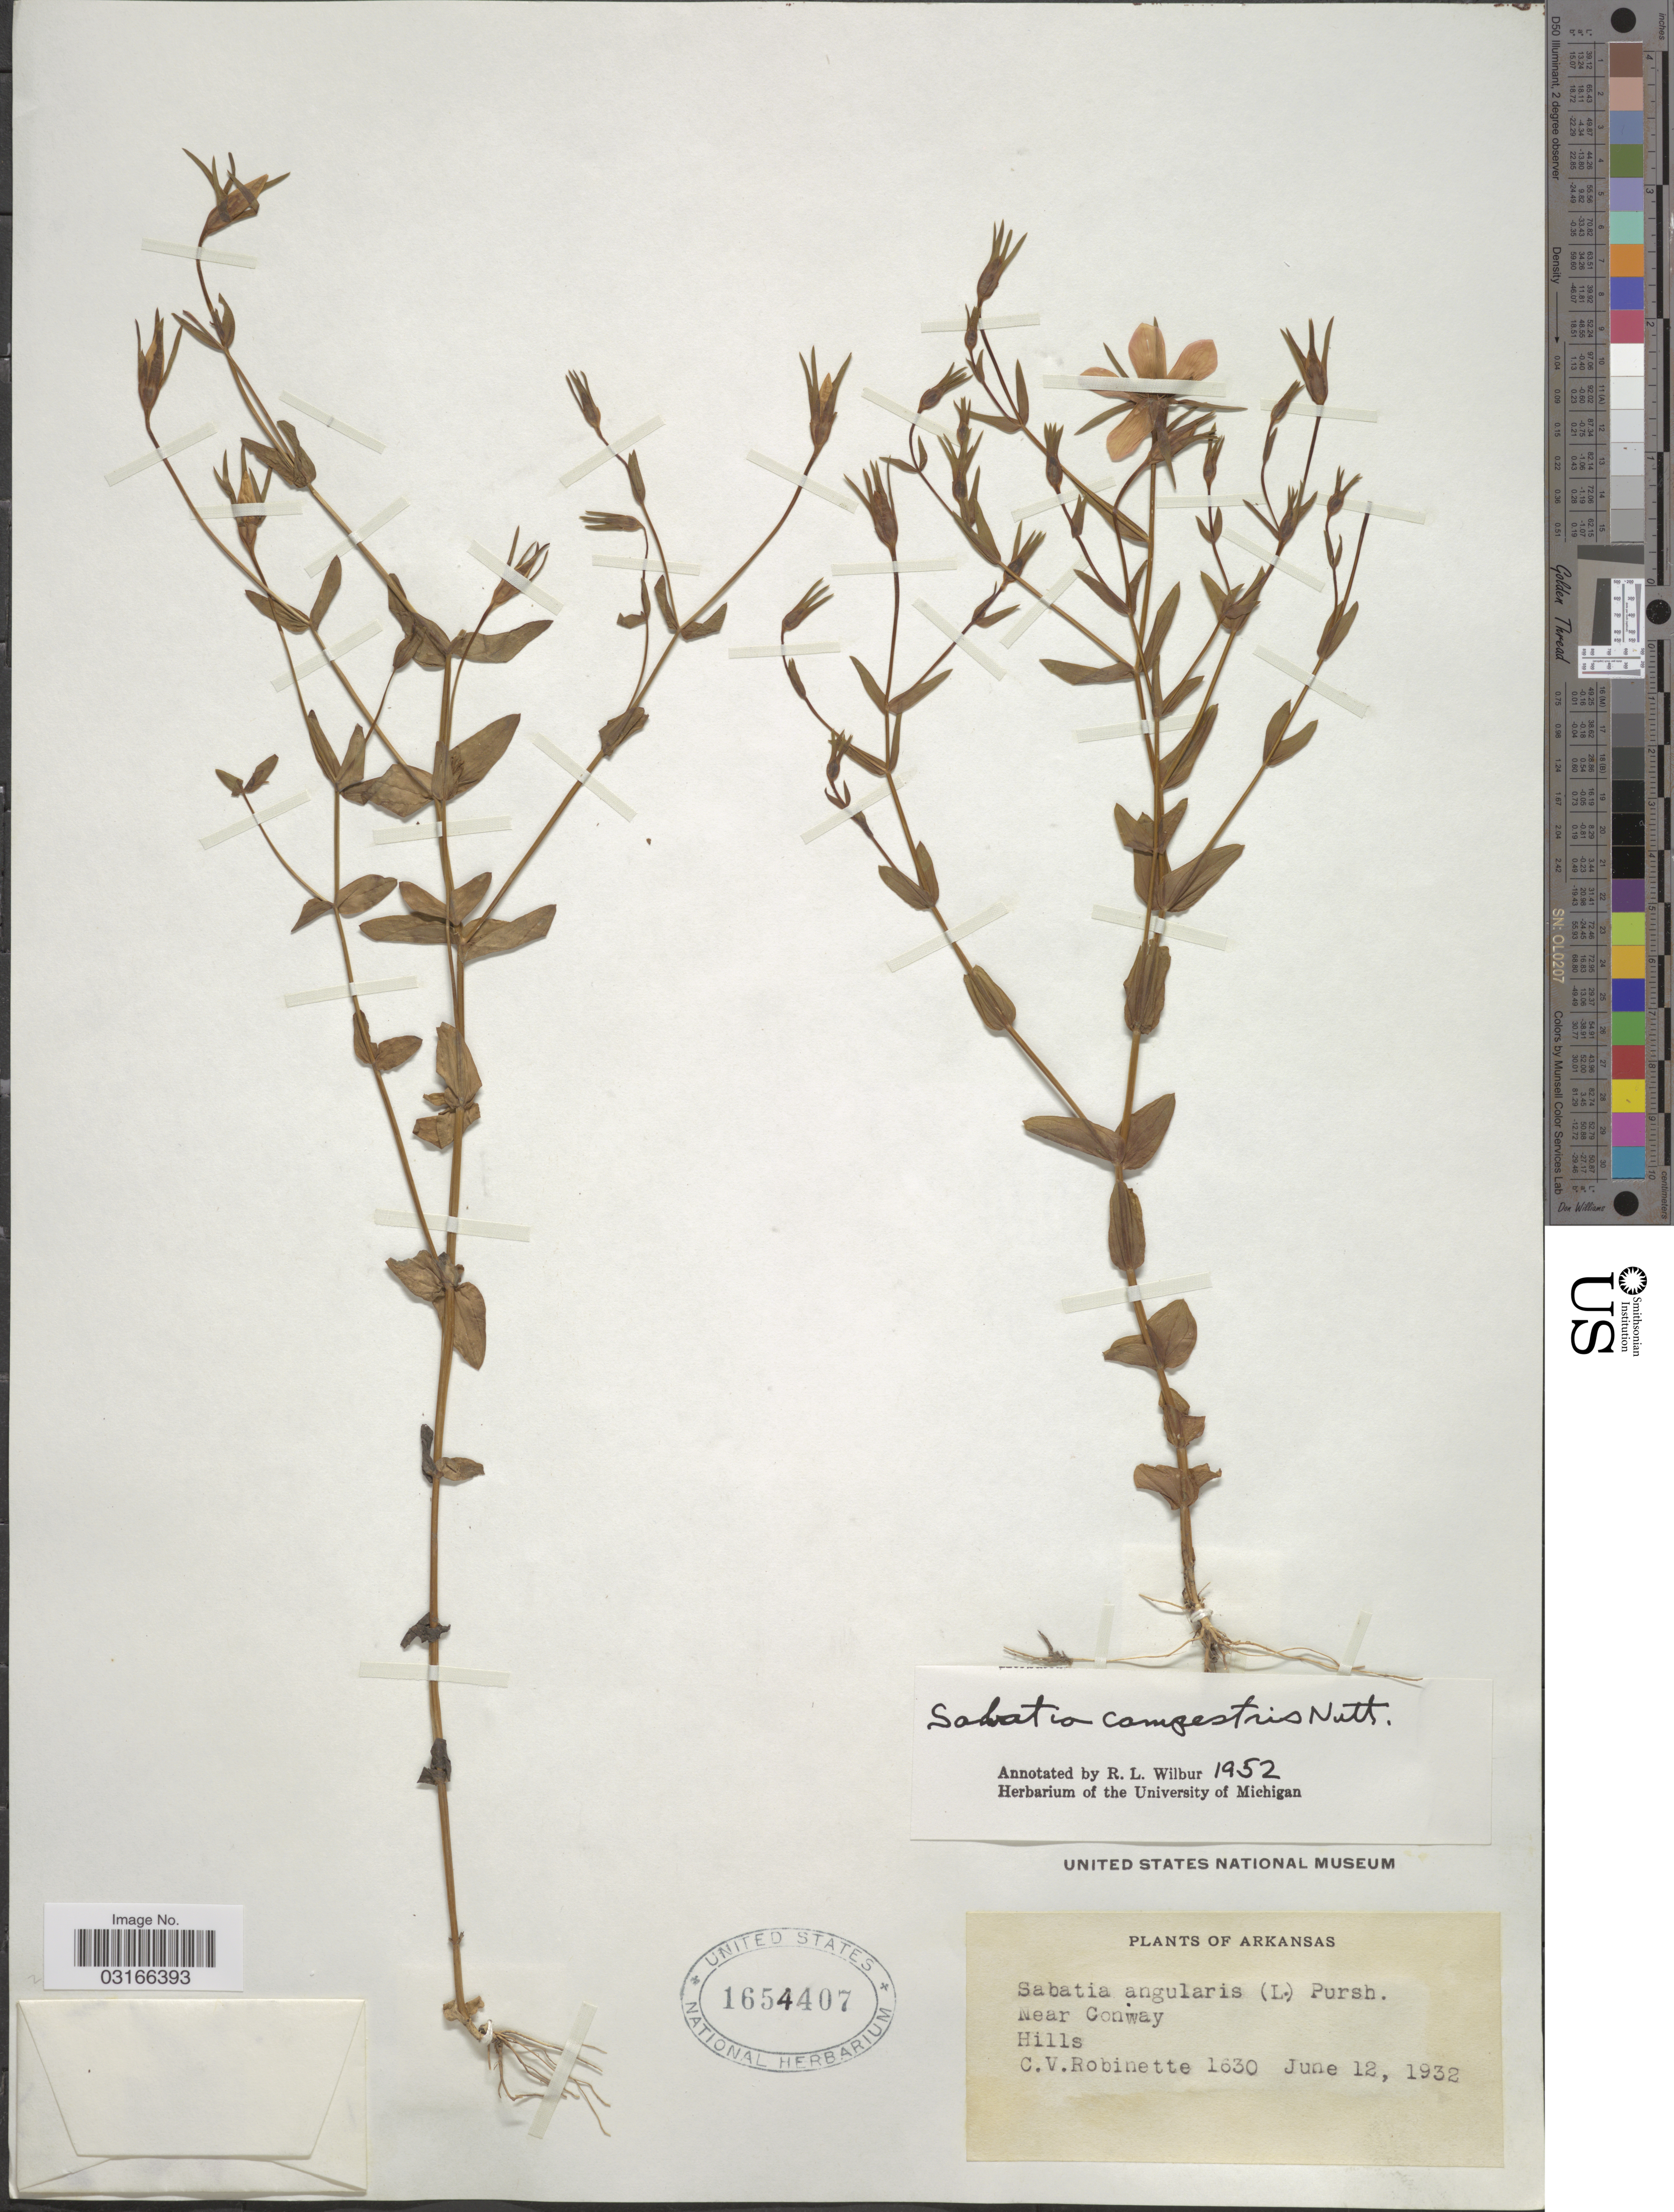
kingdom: Plantae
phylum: Tracheophyta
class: Magnoliopsida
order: Gentianales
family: Gentianaceae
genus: Sabatia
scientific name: Sabatia campestris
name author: Nutt.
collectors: C. Robinette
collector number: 1630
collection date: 1932-06-12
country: United States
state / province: Arkansas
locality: Near Conway. Hills.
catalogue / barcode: US 1654407